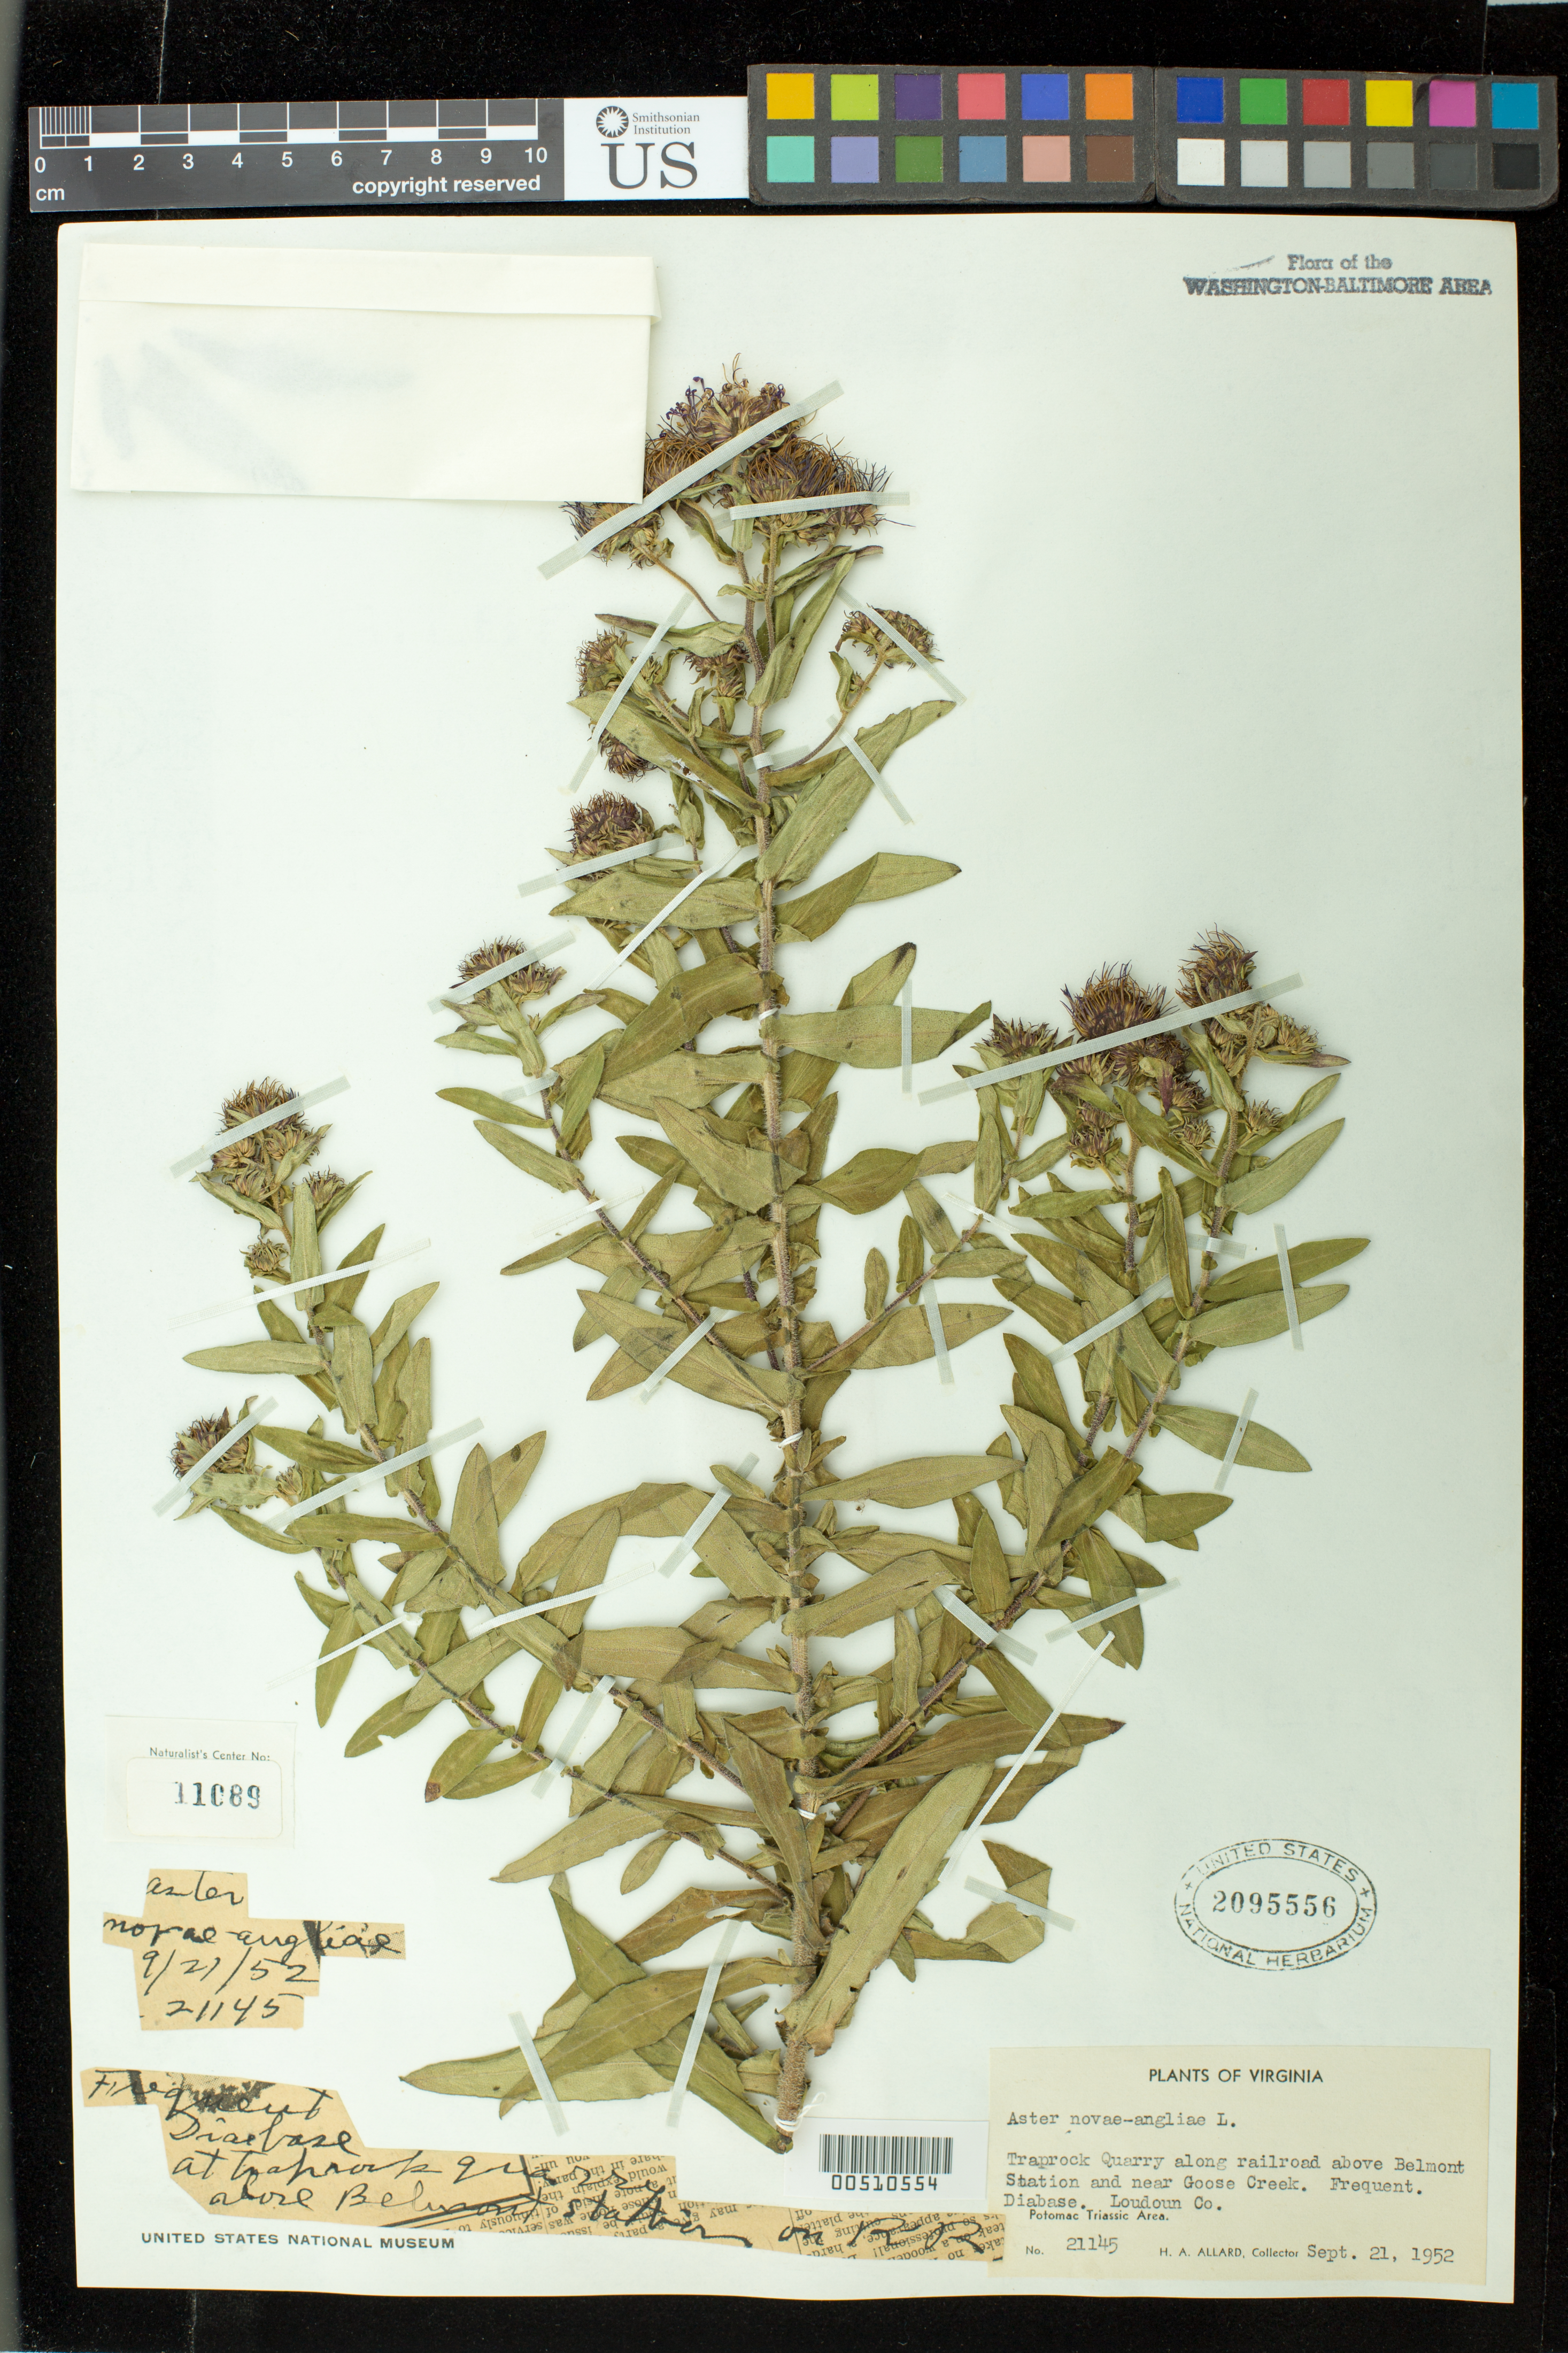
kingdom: Plantae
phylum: Tracheophyta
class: Magnoliopsida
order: Asterales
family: Asteraceae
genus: Symphyotrichum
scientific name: Symphyotrichum novae-angliae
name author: (L.) G.L. Nesom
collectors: H. A. Allard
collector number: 21145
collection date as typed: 21 Sep 1952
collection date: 1952-09-21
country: United States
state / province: Virginia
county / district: Loudoun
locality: Traprock Quarry, along Railroad above Belmont Station, near Goose Creek Bull Run Mts.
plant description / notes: Specimens returned from Naturalist Center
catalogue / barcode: US 2095556